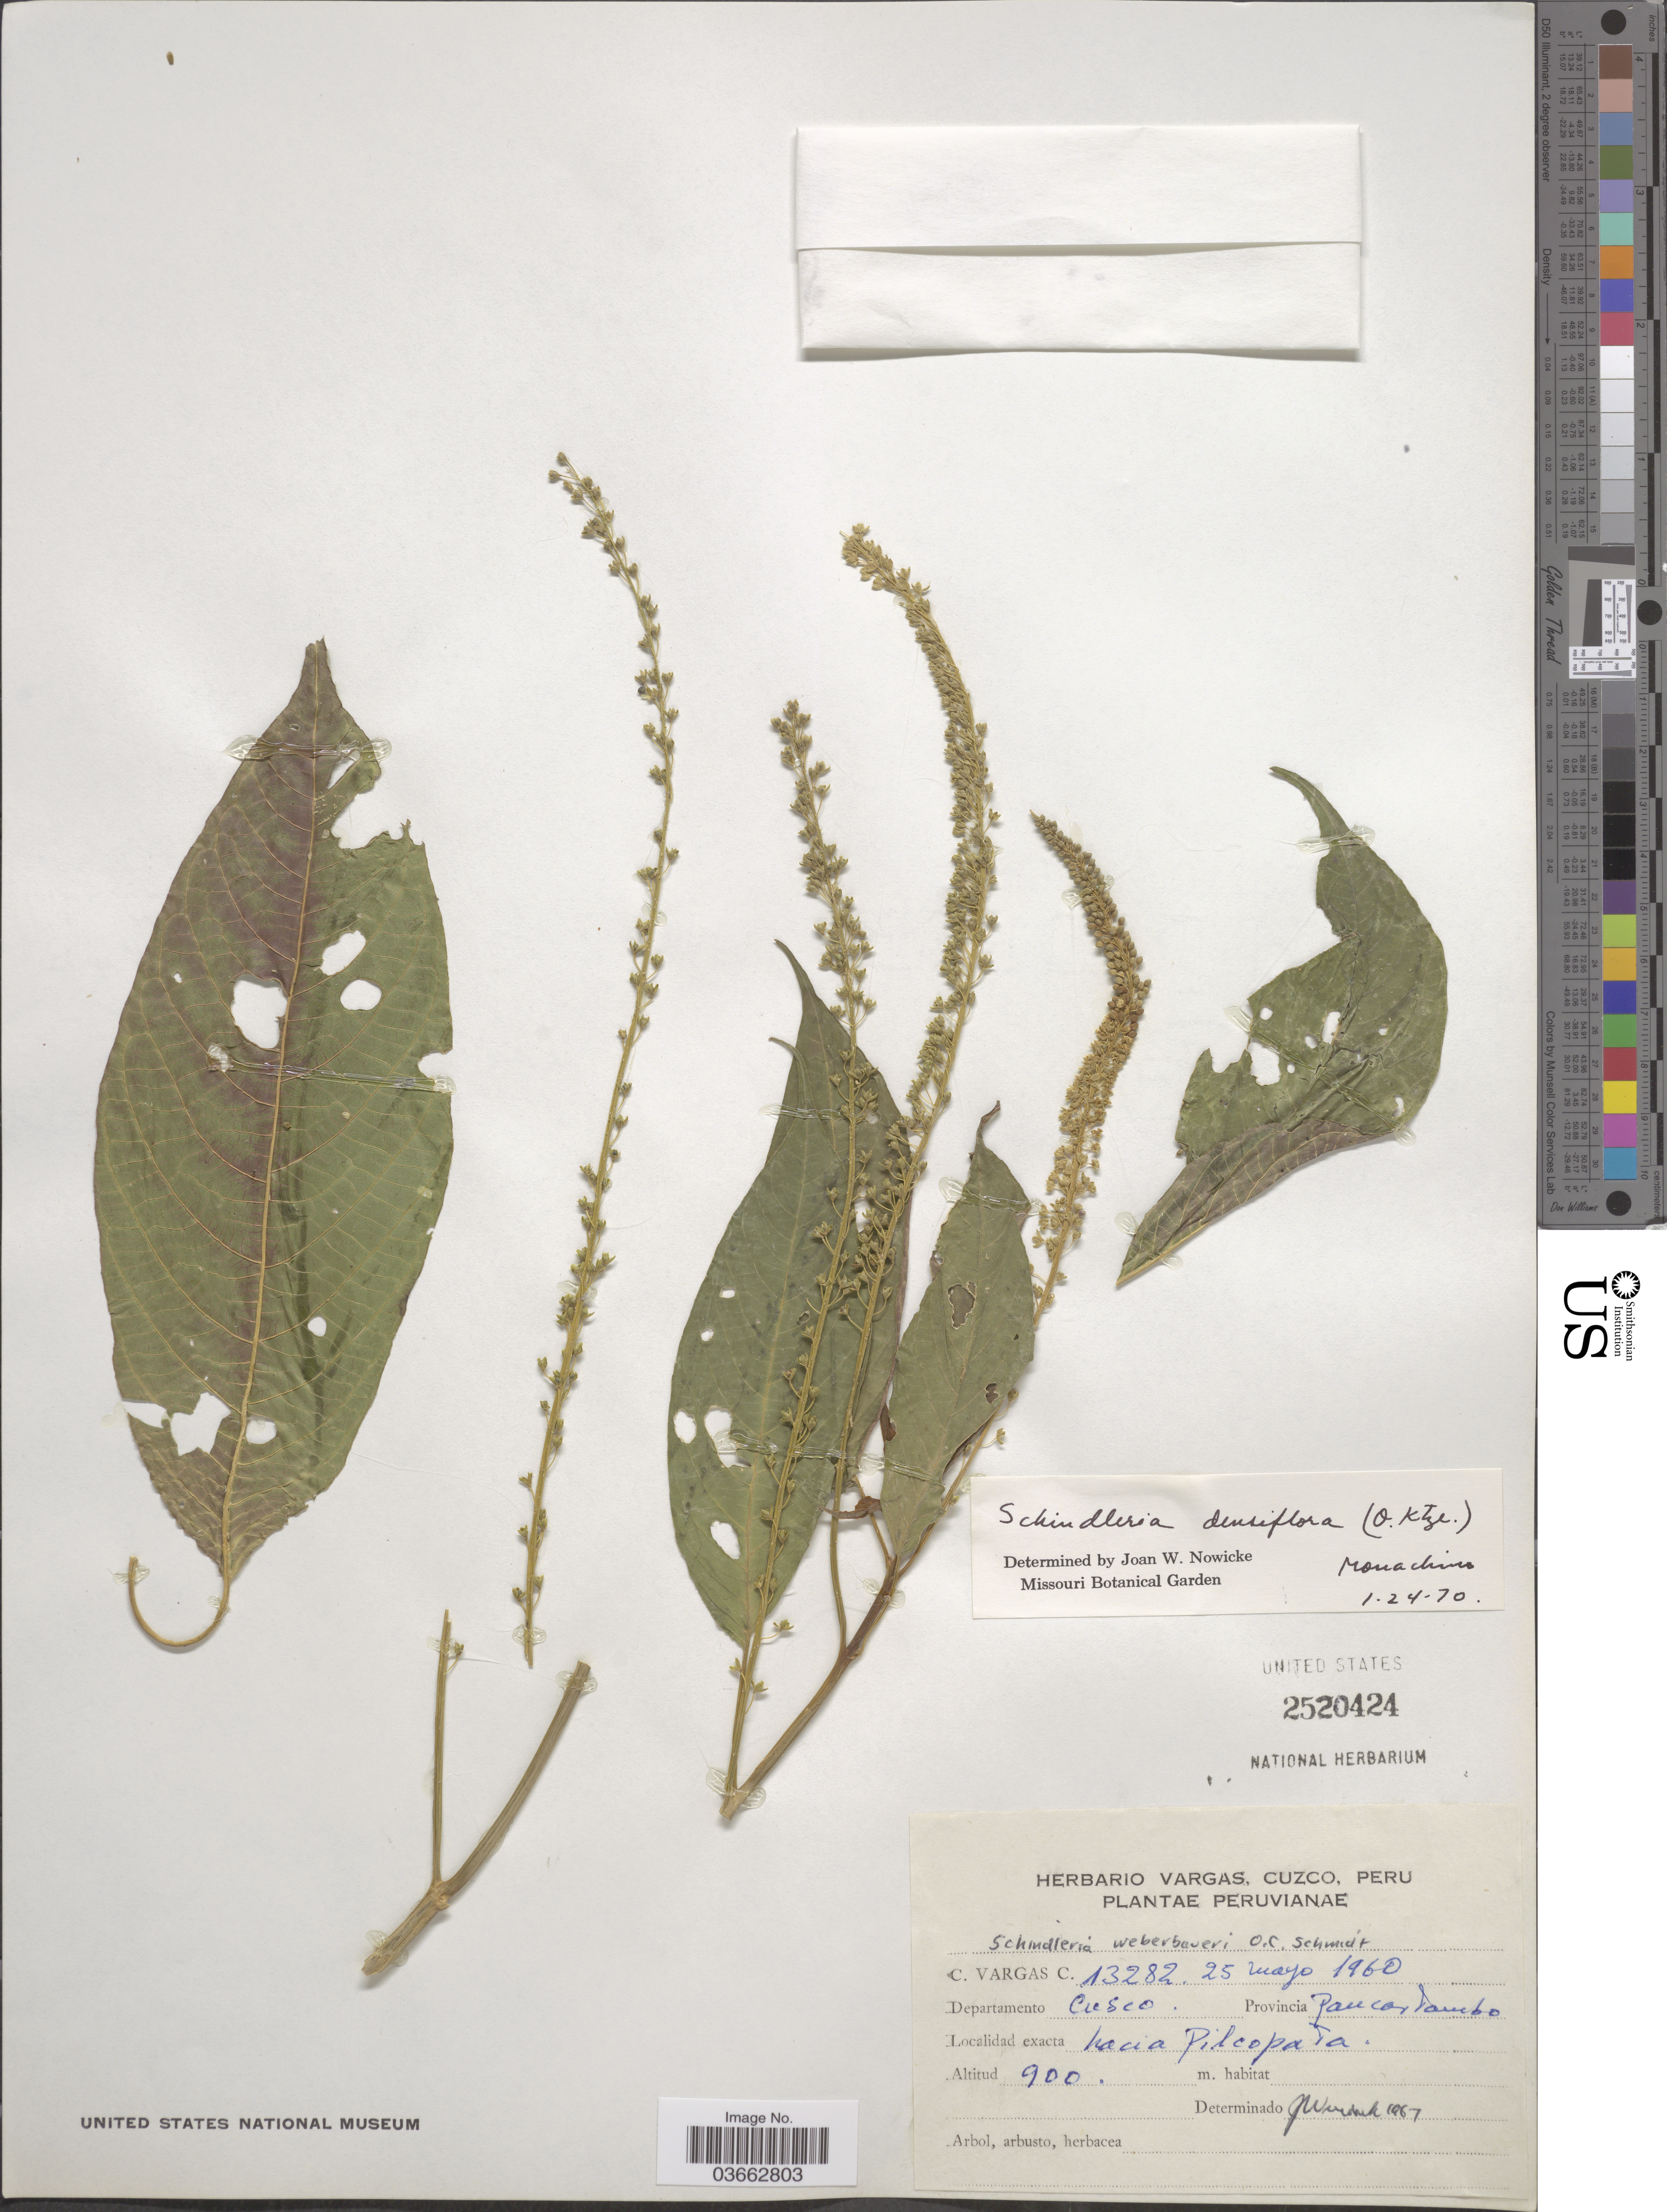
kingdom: Plantae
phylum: Tracheophyta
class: Magnoliopsida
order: Caryophyllales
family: Phytolaccaceae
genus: Schindleria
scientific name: Schindleria densiflora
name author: (Kuntze) Monach.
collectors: C. Vargas Calderón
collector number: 13282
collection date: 1960-05-25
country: Peru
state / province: Cusco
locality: Departamento Cusco. Provincia Paucartambo. Hacia Pilcopata.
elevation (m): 900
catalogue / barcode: US 2520424